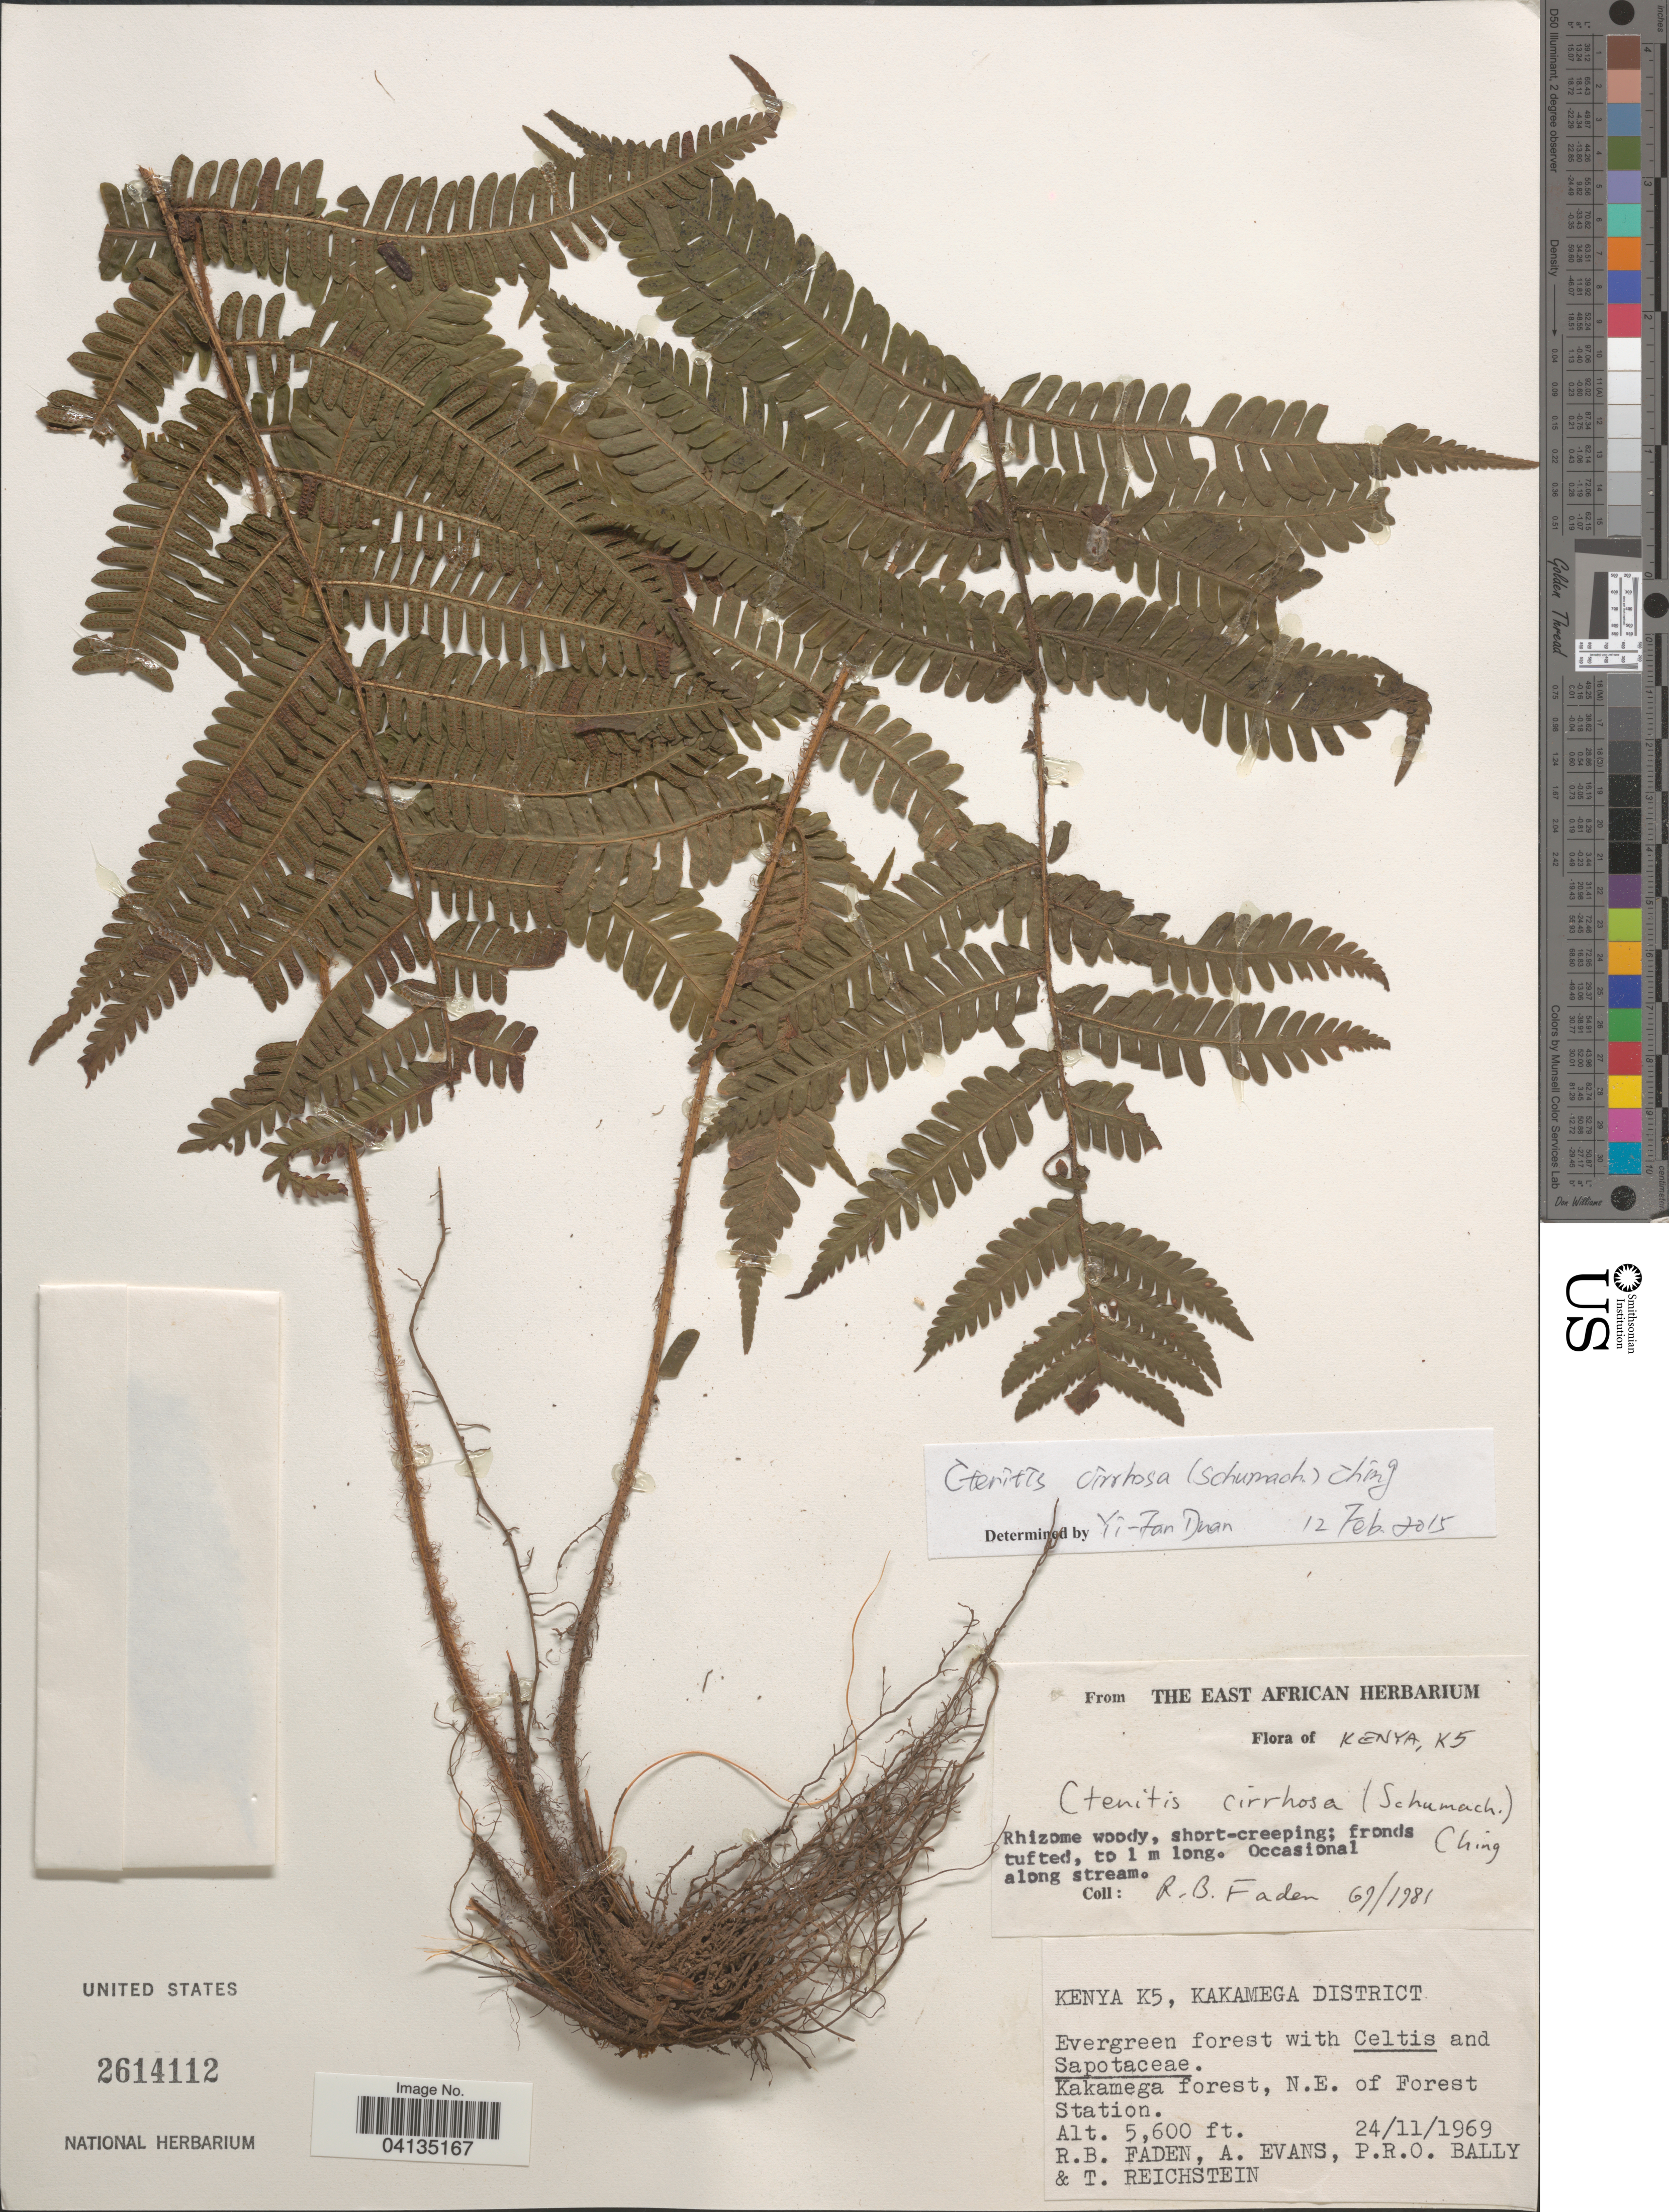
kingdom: Plantae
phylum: Tracheophyta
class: Polypodiopsida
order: Polypodiales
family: Dryopteridaceae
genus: Ctenitis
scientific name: Ctenitis cirrhosa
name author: (Schumach.) Ching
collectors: R. B. Faden, A. Evans, P. Bally & T. Reichstein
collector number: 69/1981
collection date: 1969-11-24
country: Kenya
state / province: Kakamega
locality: Kenya K5, Kakamega District. Kakamega forest, N.E. of Forest Station.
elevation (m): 1707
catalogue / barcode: US 2614112